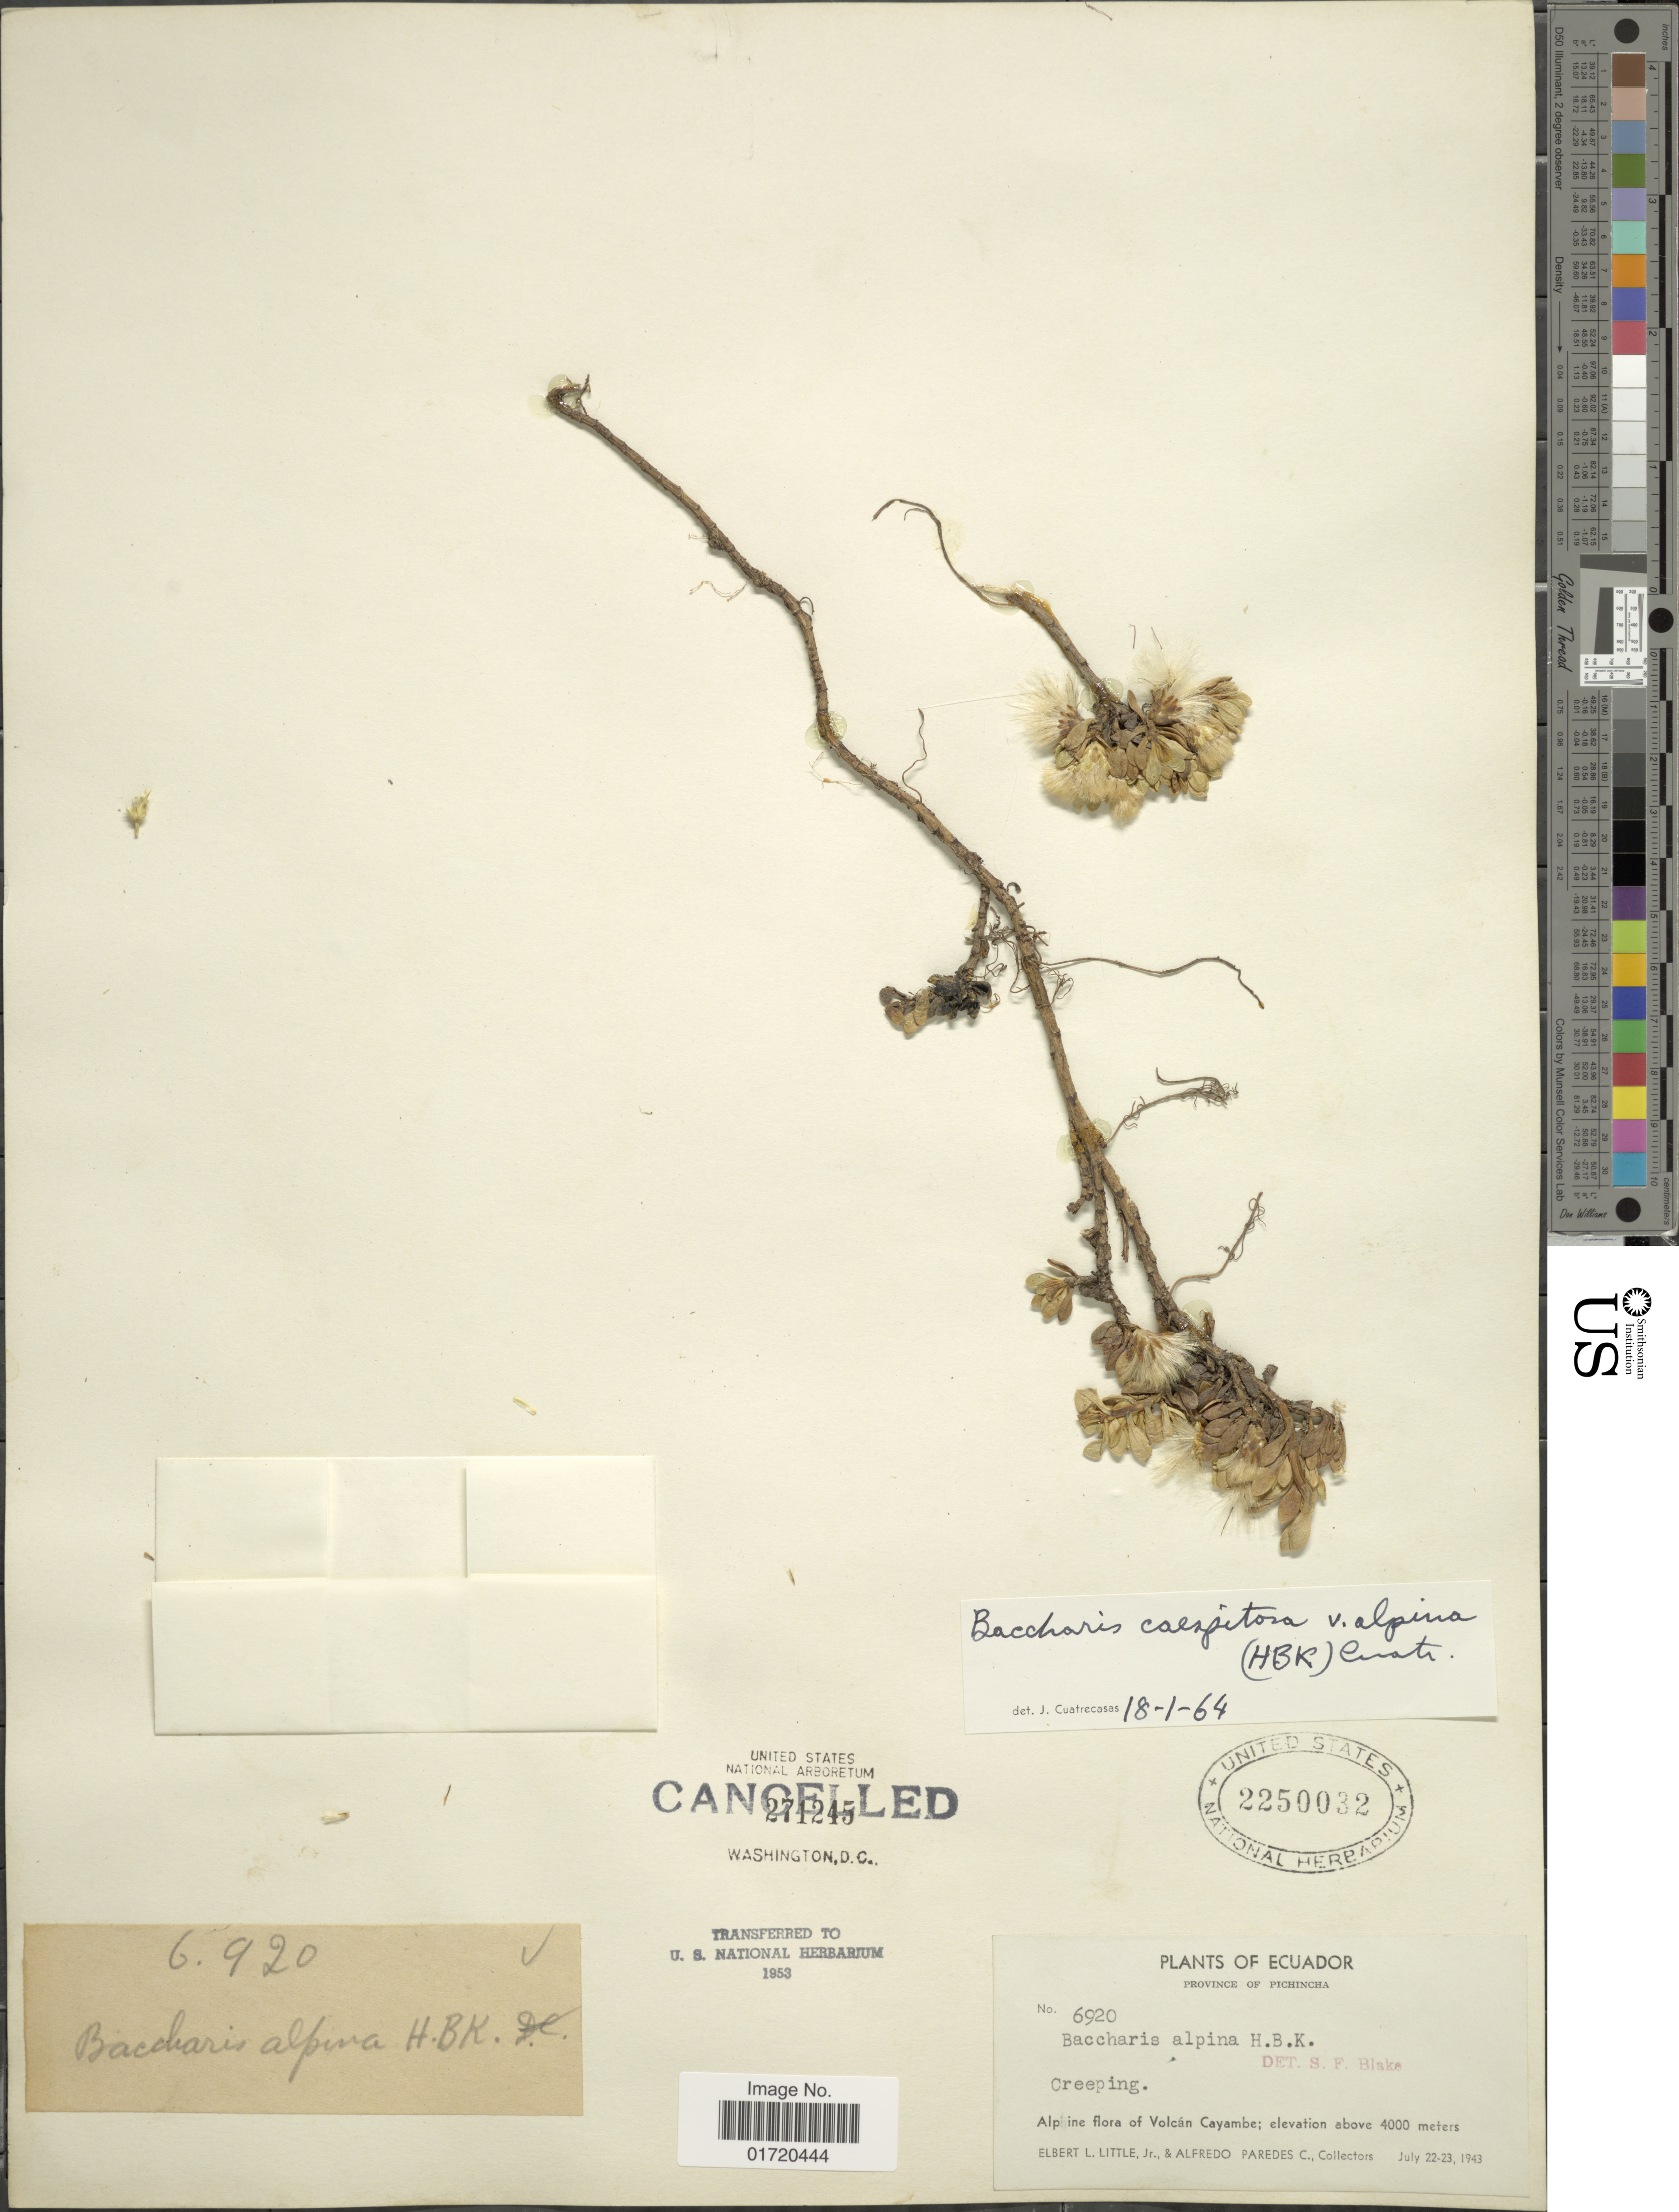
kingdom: Plantae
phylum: Tracheophyta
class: Magnoliopsida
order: Asterales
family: Asteraceae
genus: Baccharis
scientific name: Baccharis caespitosa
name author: (Ruiz & Pav.) Pers.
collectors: E. L. Little & A. Paredes C.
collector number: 6920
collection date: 1943-07-22/1943-07-23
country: Ecuador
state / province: Pichincha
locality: Alpine flora of Volcan Cayambe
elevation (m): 4000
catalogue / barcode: US 2250032